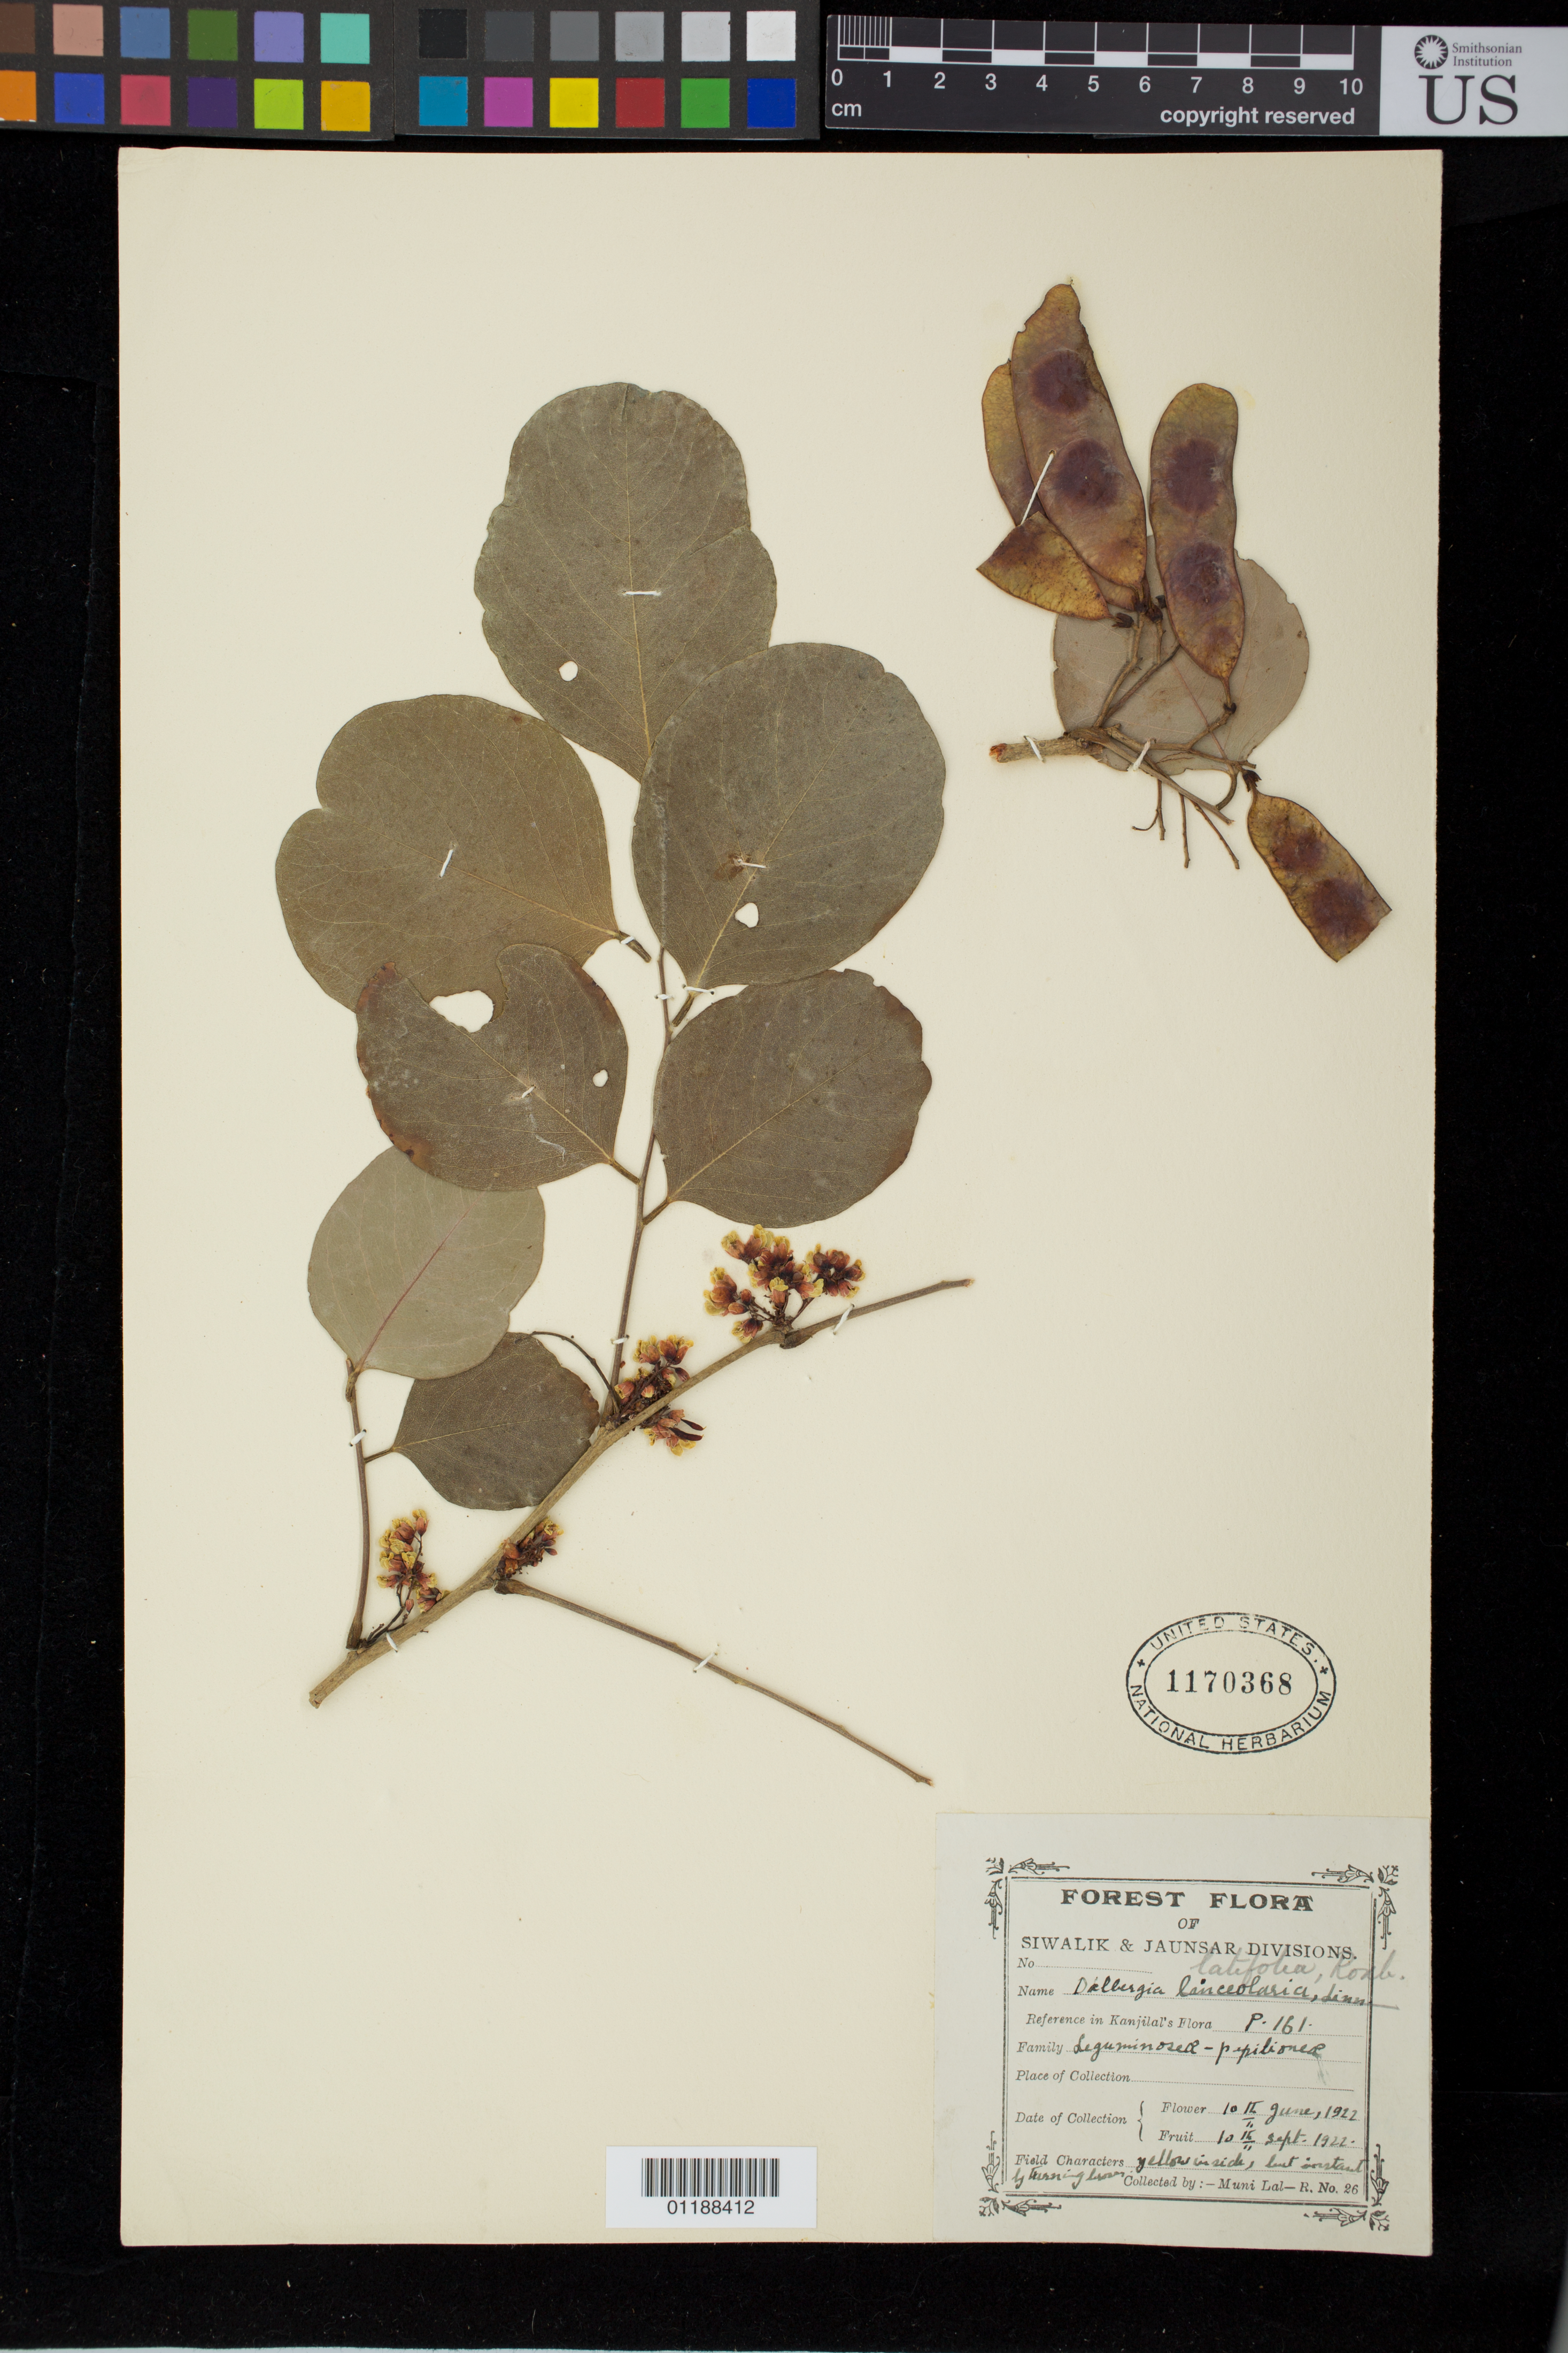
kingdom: Plantae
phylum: Tracheophyta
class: Magnoliopsida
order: Fabales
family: Fabaceae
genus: Dalbergia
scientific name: Dalbergia latifolia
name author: Roxb.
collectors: M. Lal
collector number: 26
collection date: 1922-06-10/1922-09-10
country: India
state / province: Uttarakhand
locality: Siwalik and Jaunsar divisions.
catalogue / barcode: US 1170368